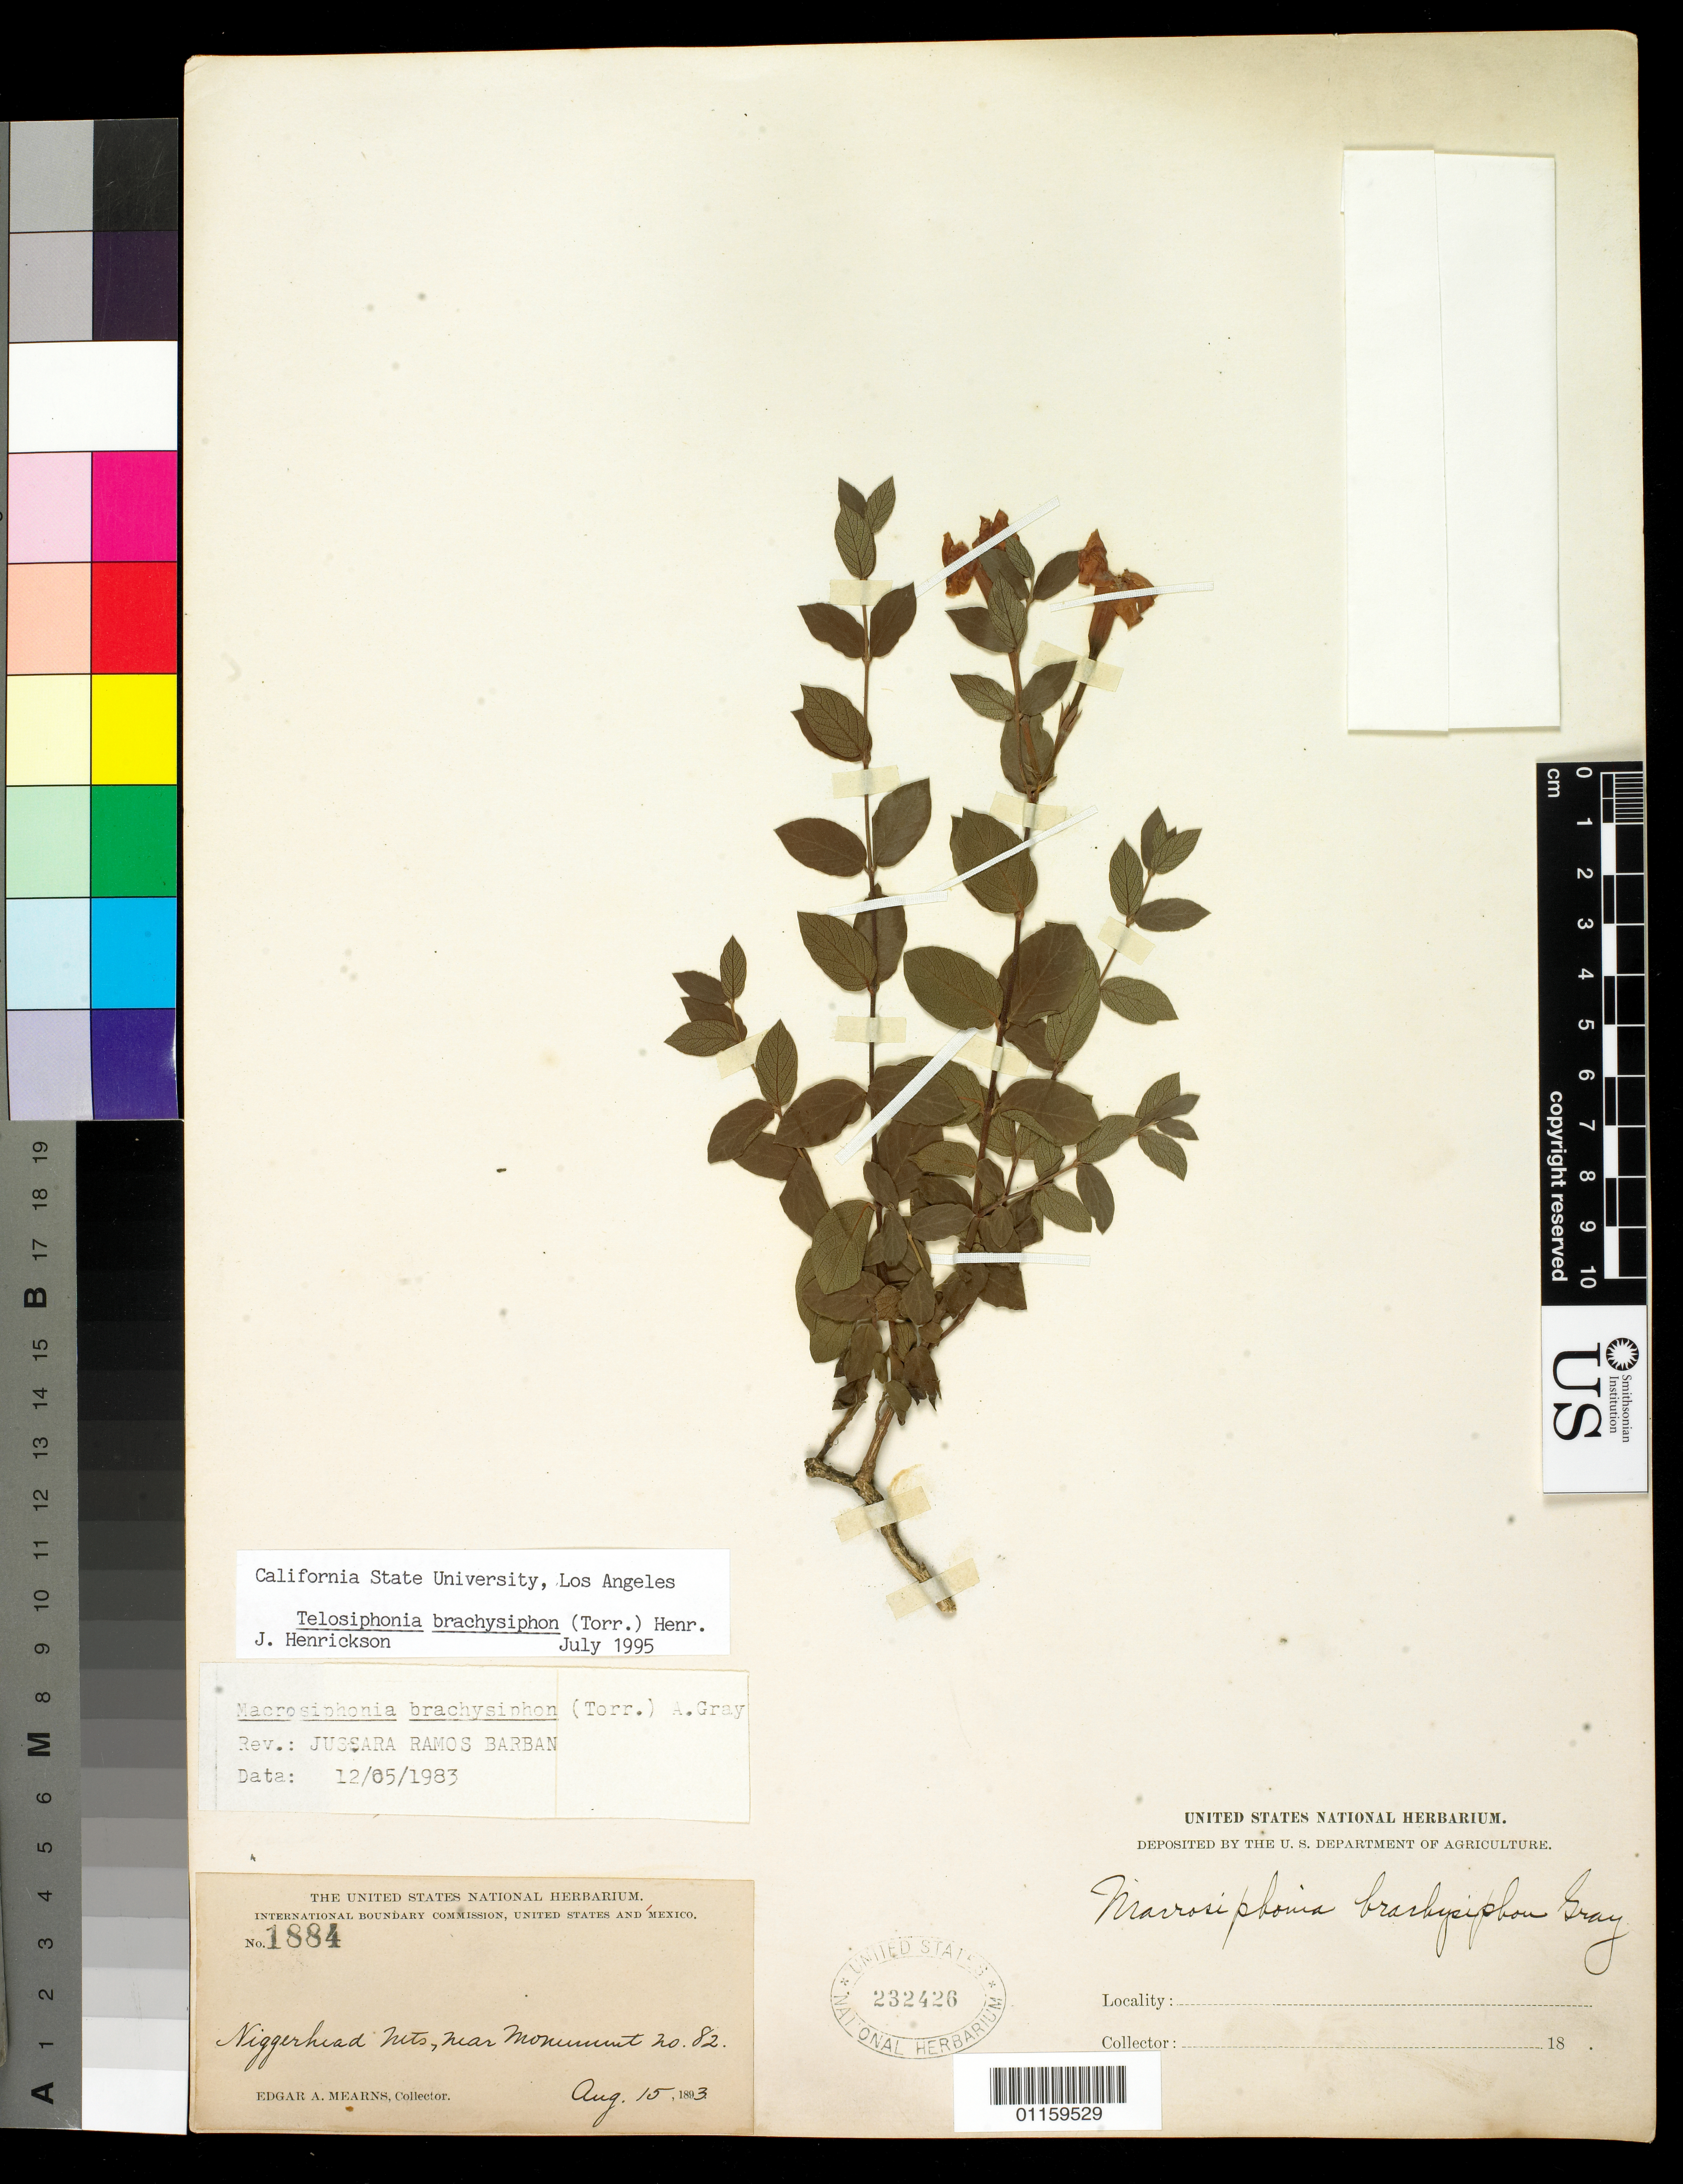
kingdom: Plantae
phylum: Tracheophyta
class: Magnoliopsida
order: Gentianales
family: Apocynaceae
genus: Telosiphonia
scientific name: Telosiphonia brachysiphon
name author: (Torr.) Henrickson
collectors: E. A. Mearns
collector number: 1884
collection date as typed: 15 Aug 1893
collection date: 1893-08-15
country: United States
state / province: California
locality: Niggerhiad Mountains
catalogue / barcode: US 232426